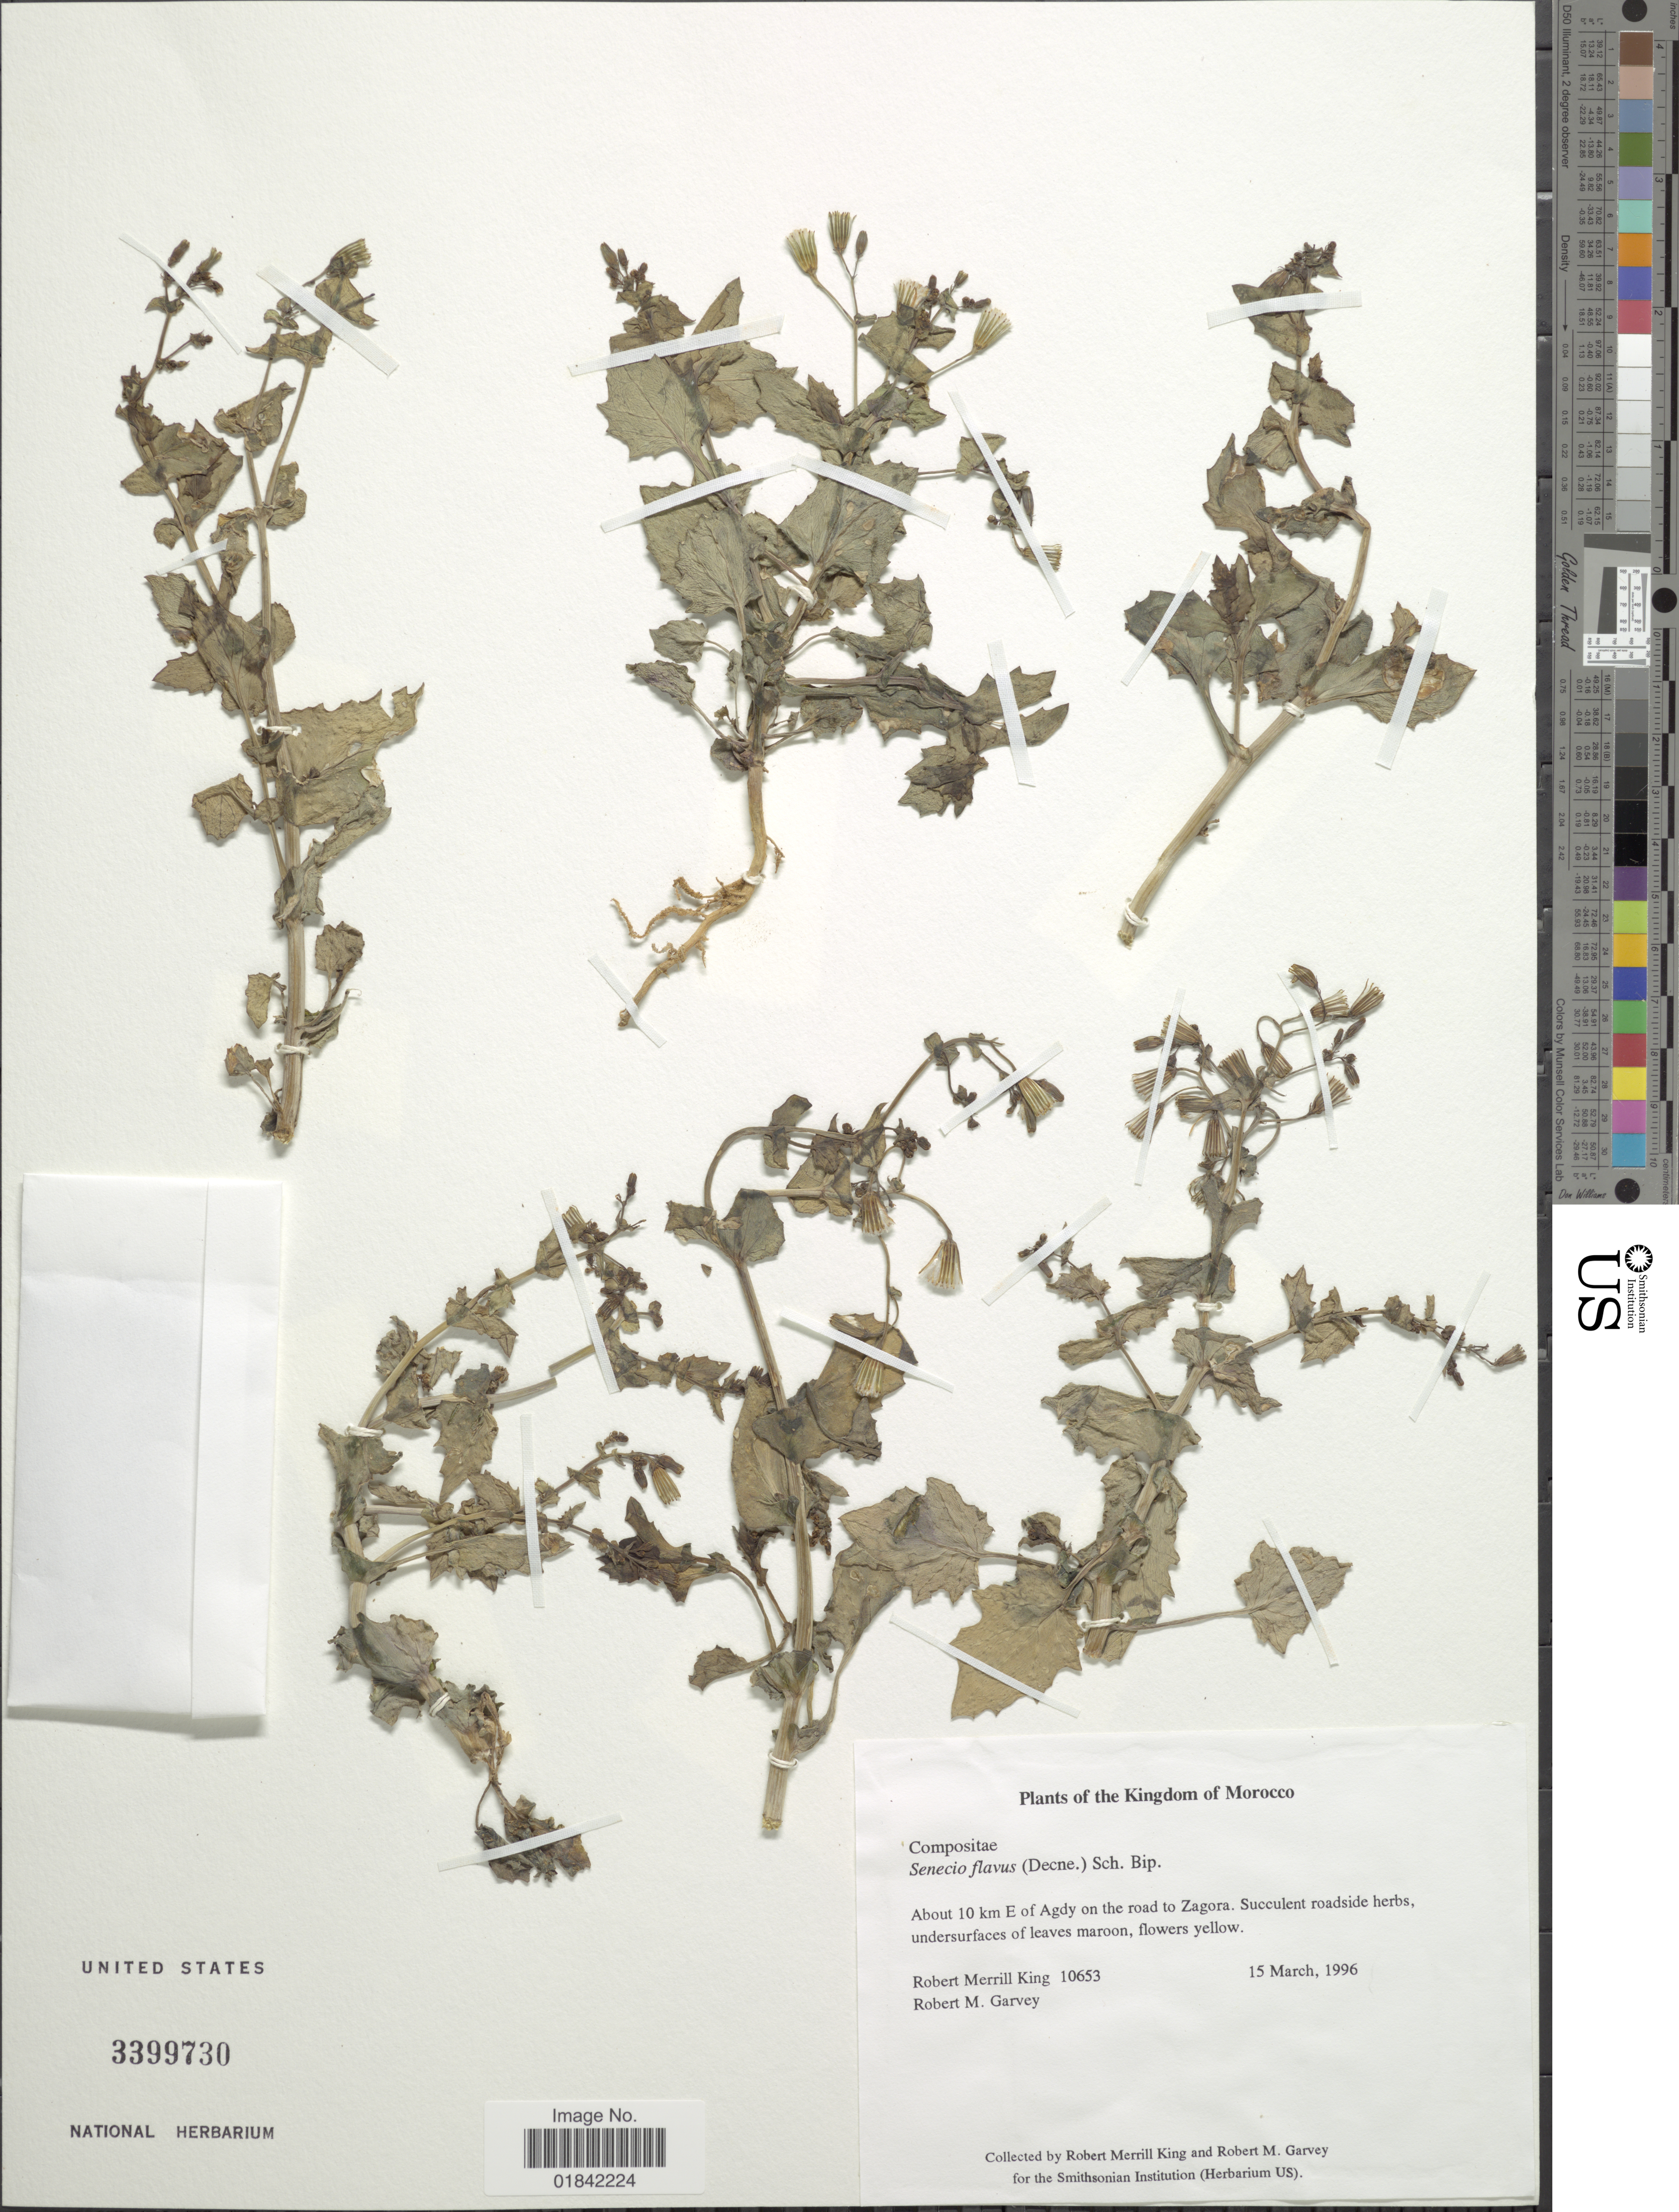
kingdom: Plantae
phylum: Tracheophyta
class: Magnoliopsida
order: Asterales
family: Asteraceae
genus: Senecio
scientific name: Senecio flavus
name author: (Decne.) Sch. Bip.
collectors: R. M. King & R. Garvey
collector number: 10653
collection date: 1996-03-15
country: Morocco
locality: Kingdom of Morocco, about 10 km E of Agdy on the road to Zagora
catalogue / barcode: US 3399730